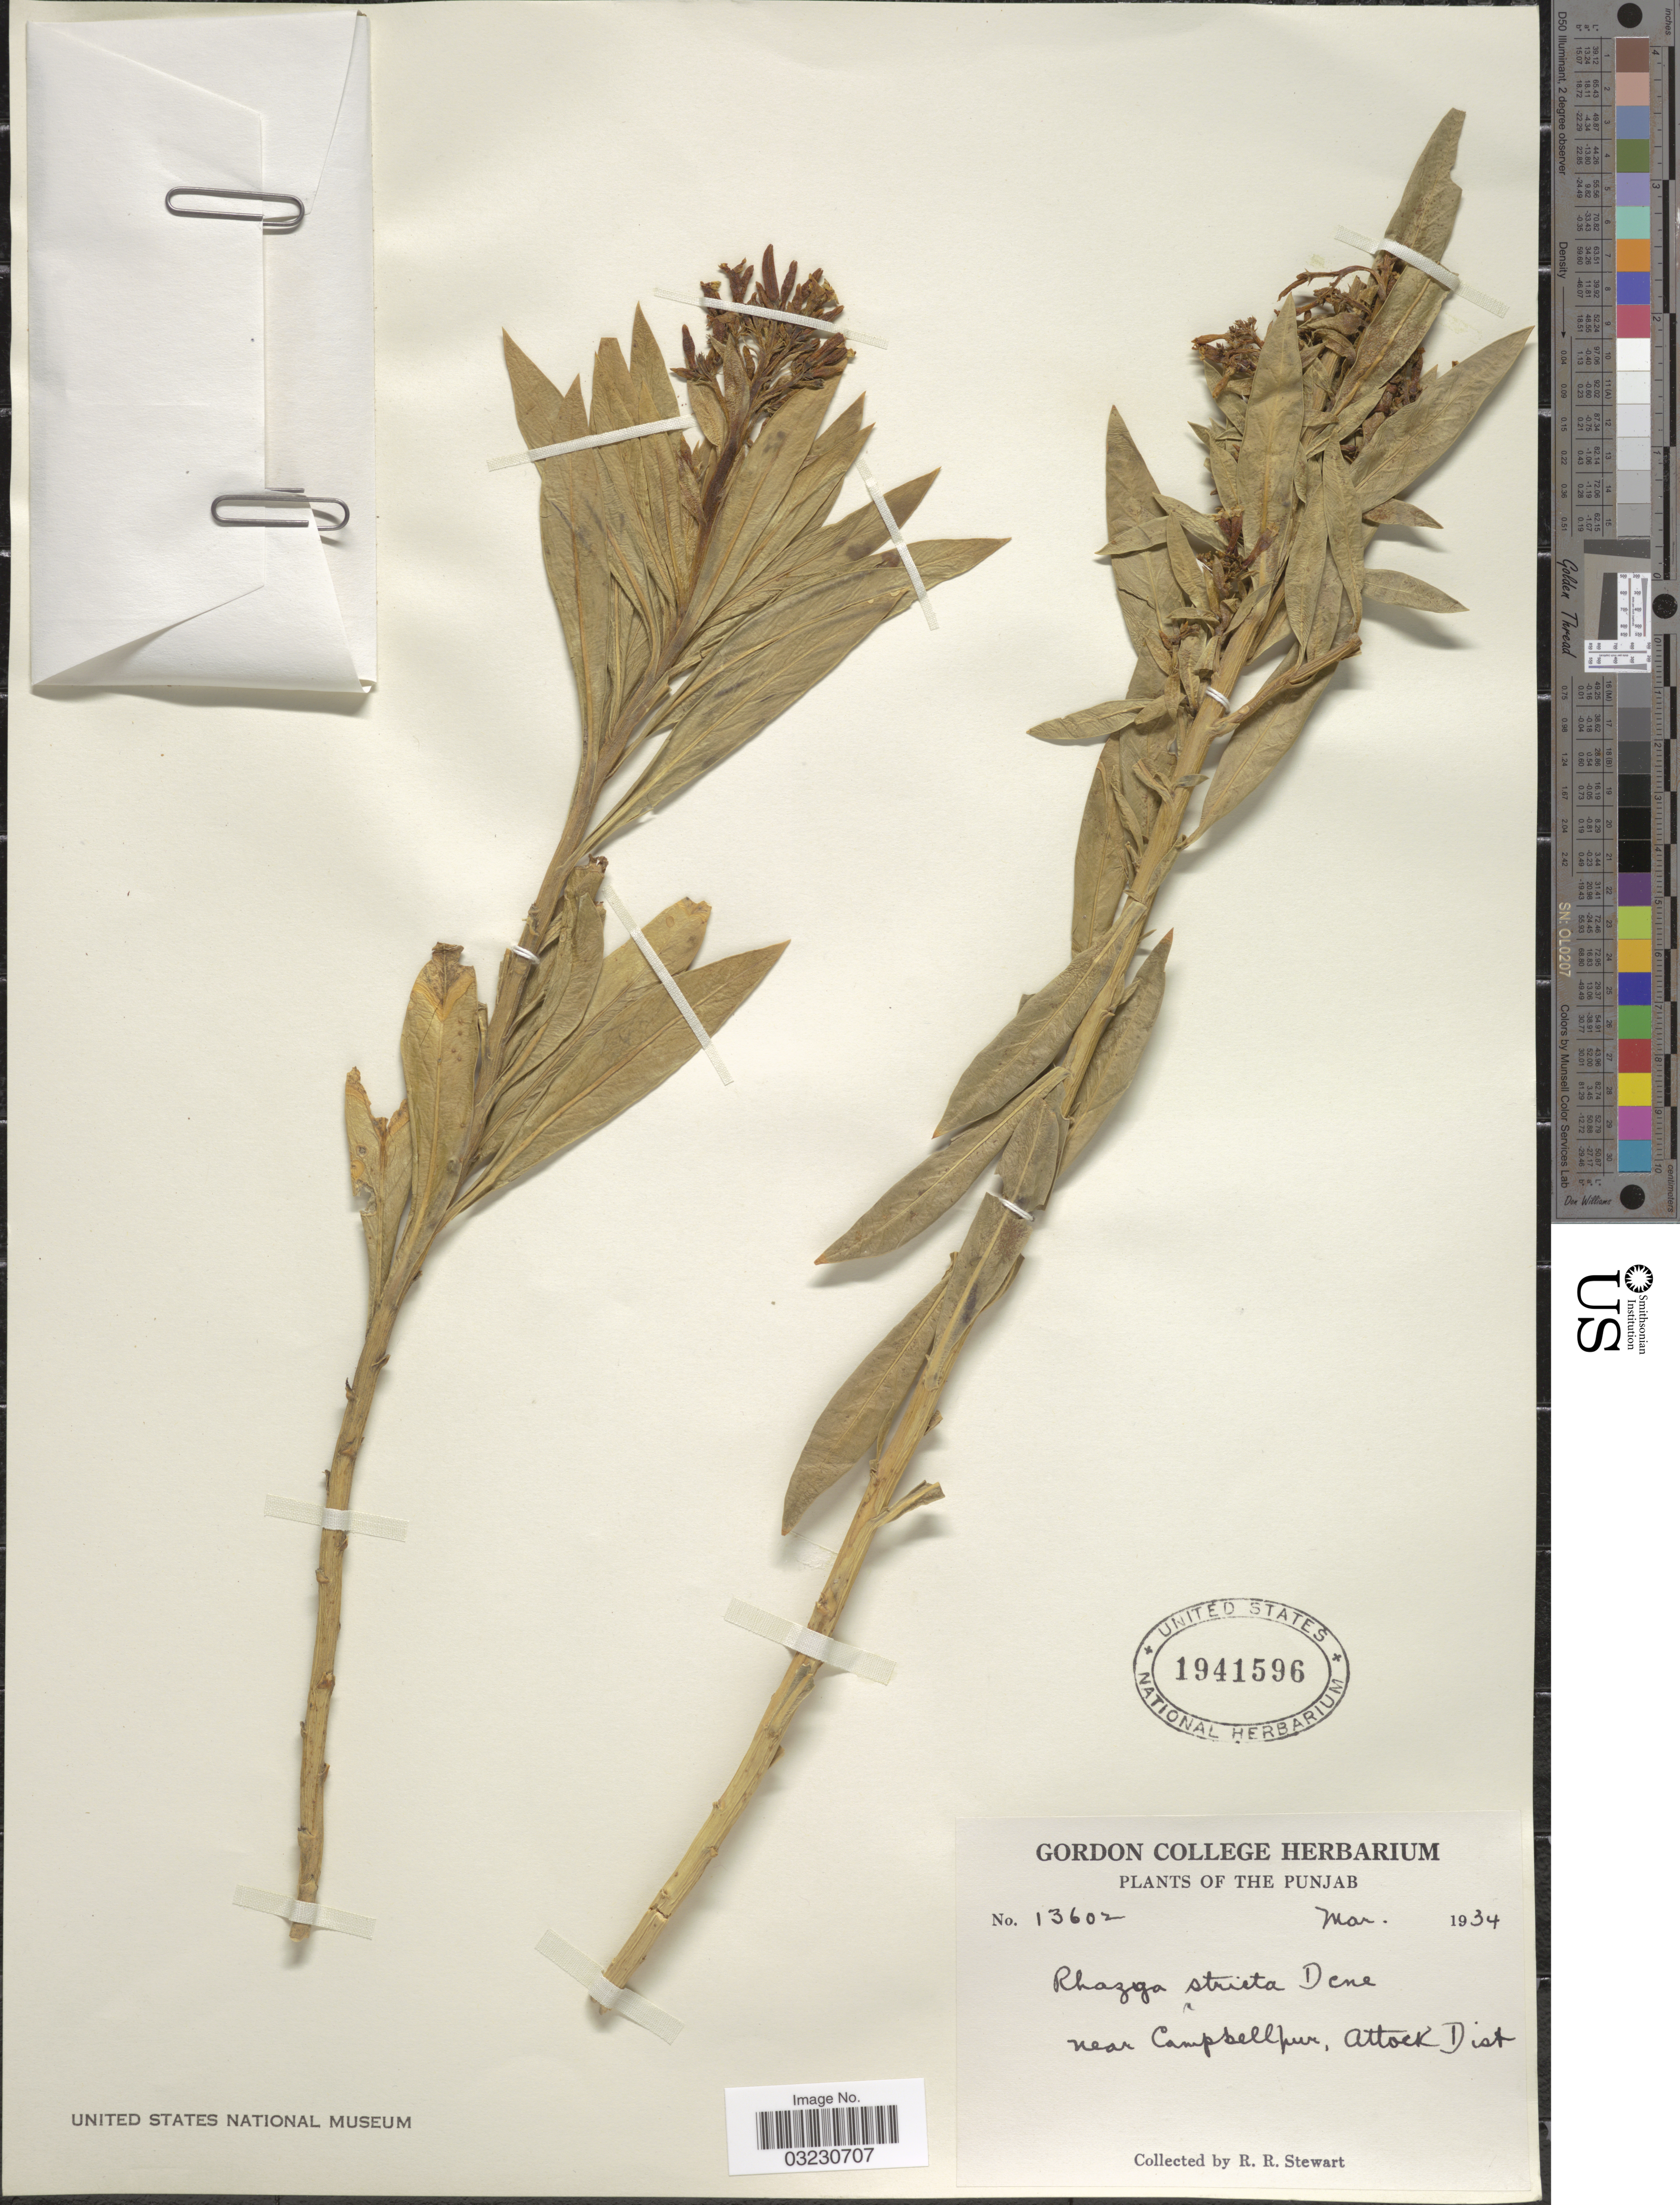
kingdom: Plantae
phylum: Tracheophyta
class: Magnoliopsida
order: Gentianales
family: Apocynaceae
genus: Rhazya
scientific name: Rhazya stricta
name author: Decne.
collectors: R. Stewart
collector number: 13602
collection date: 1934-03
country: Pakistan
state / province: Punjab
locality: Near Campbell pur, Attock Dist.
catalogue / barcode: US 1941596